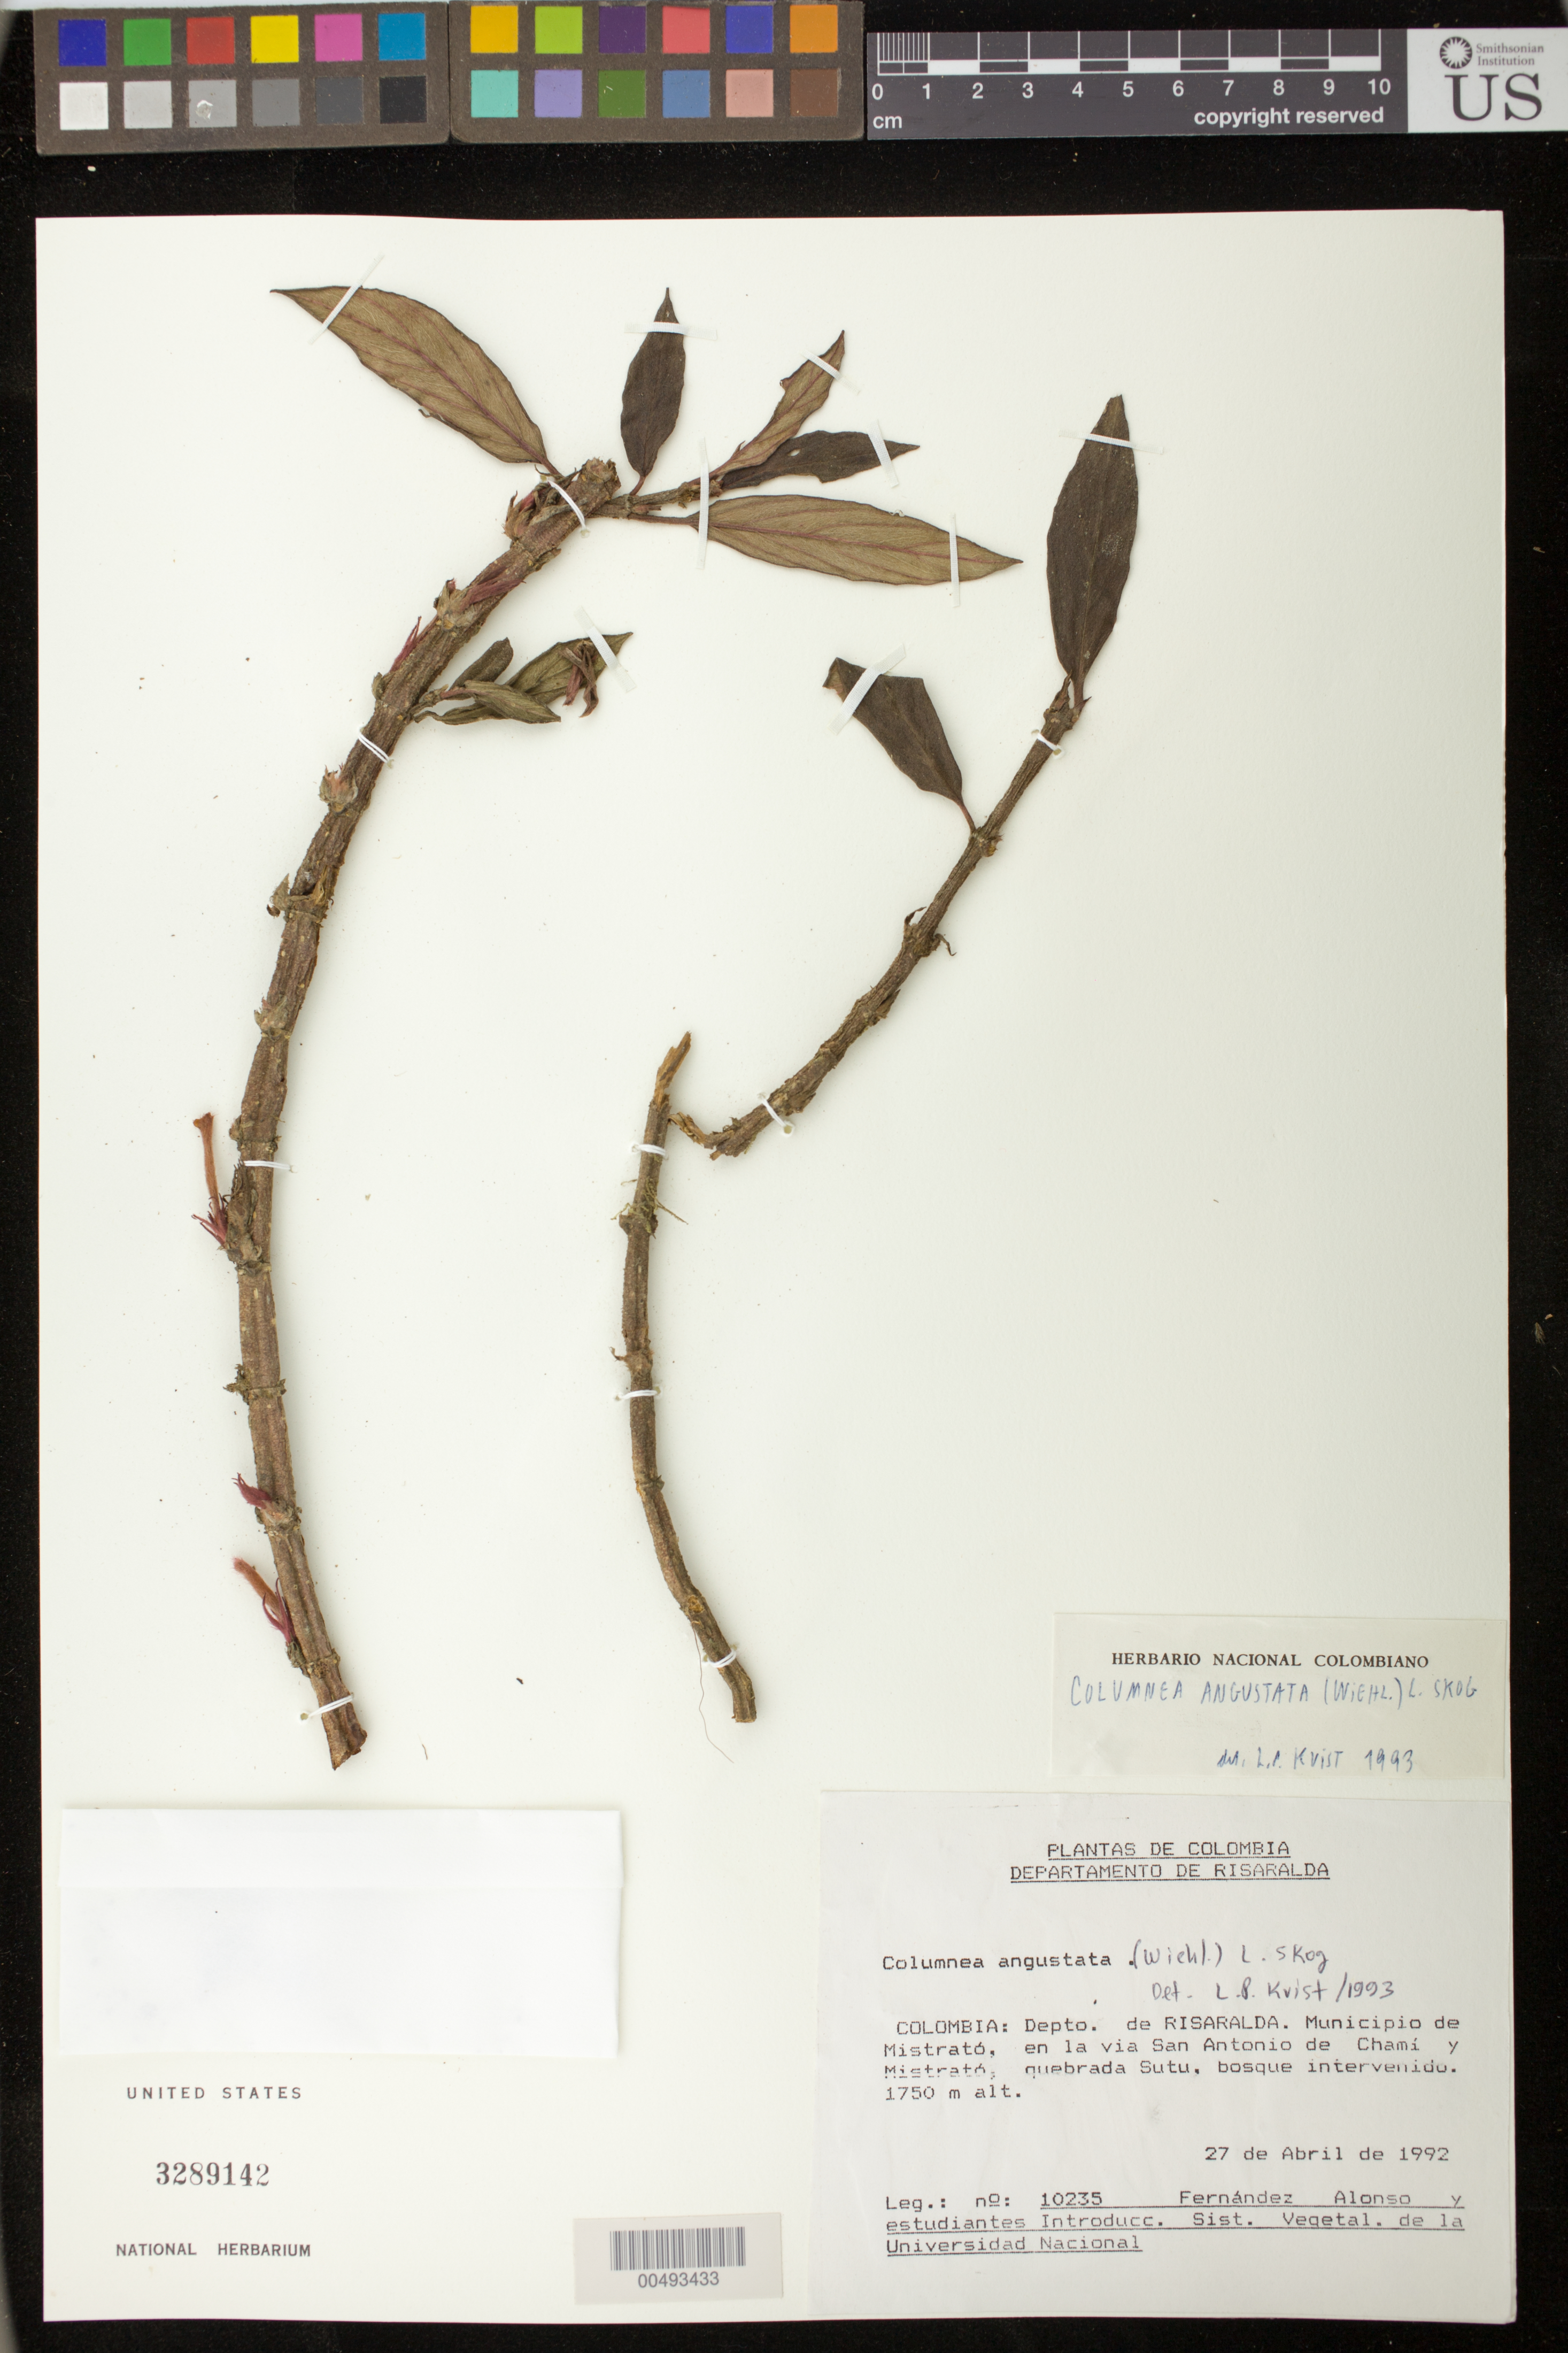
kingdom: Plantae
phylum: Tracheophyta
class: Magnoliopsida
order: Lamiales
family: Gesneriaceae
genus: Columnea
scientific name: Columnea angustata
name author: (Wiehler) L.E. Skog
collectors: J. L. Fernández-Alonso & Estudiantes Introducc. Sist. Vegetal. de la Universidad Nacional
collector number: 10235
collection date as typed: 27 Apr 1992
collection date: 1992-04-27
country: Colombia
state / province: Risaralda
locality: Municipio de Mistrató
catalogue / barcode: US 3289142